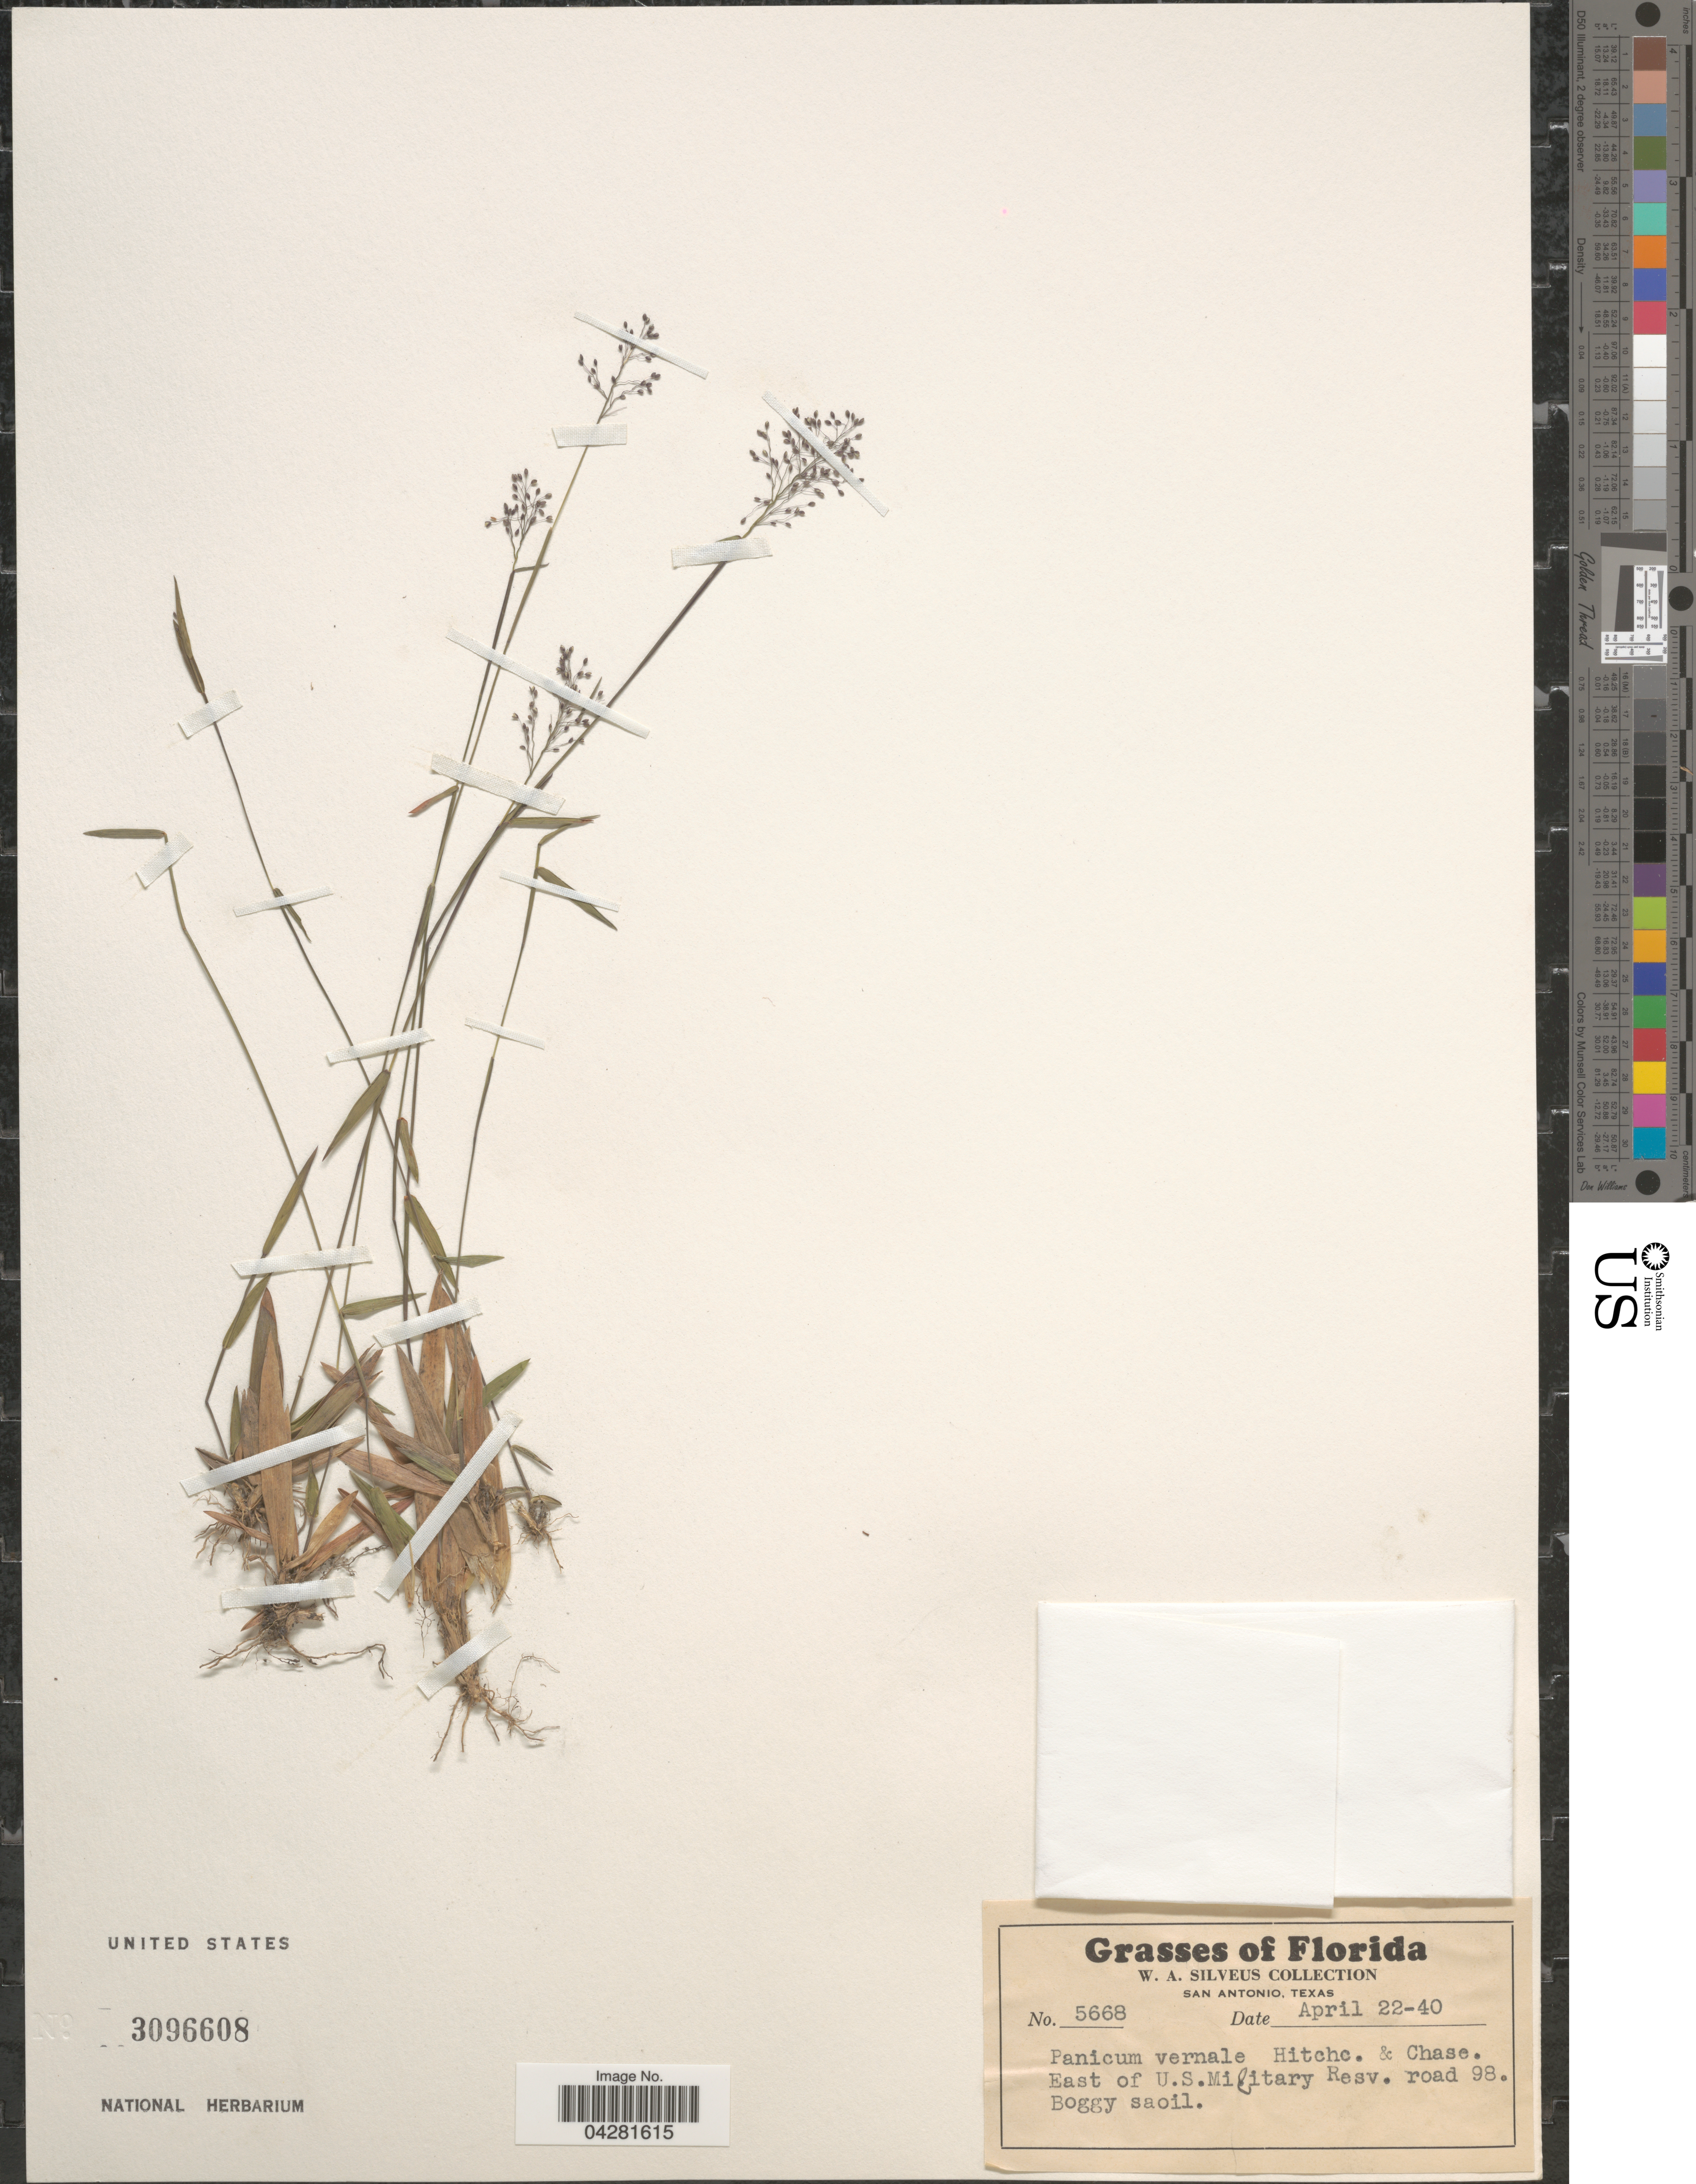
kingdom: Plantae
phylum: Tracheophyta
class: Liliopsida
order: Poales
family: Poaceae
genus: Dichanthelium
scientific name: Dichanthelium ensifolium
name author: (Baldwin ex Elliot) Gould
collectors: W. Silveus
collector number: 5668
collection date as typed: Transcribed d/m/y: 22/4/40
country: United States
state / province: Florida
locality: East of U.S.Military Resv. road 98.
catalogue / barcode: US 3096608